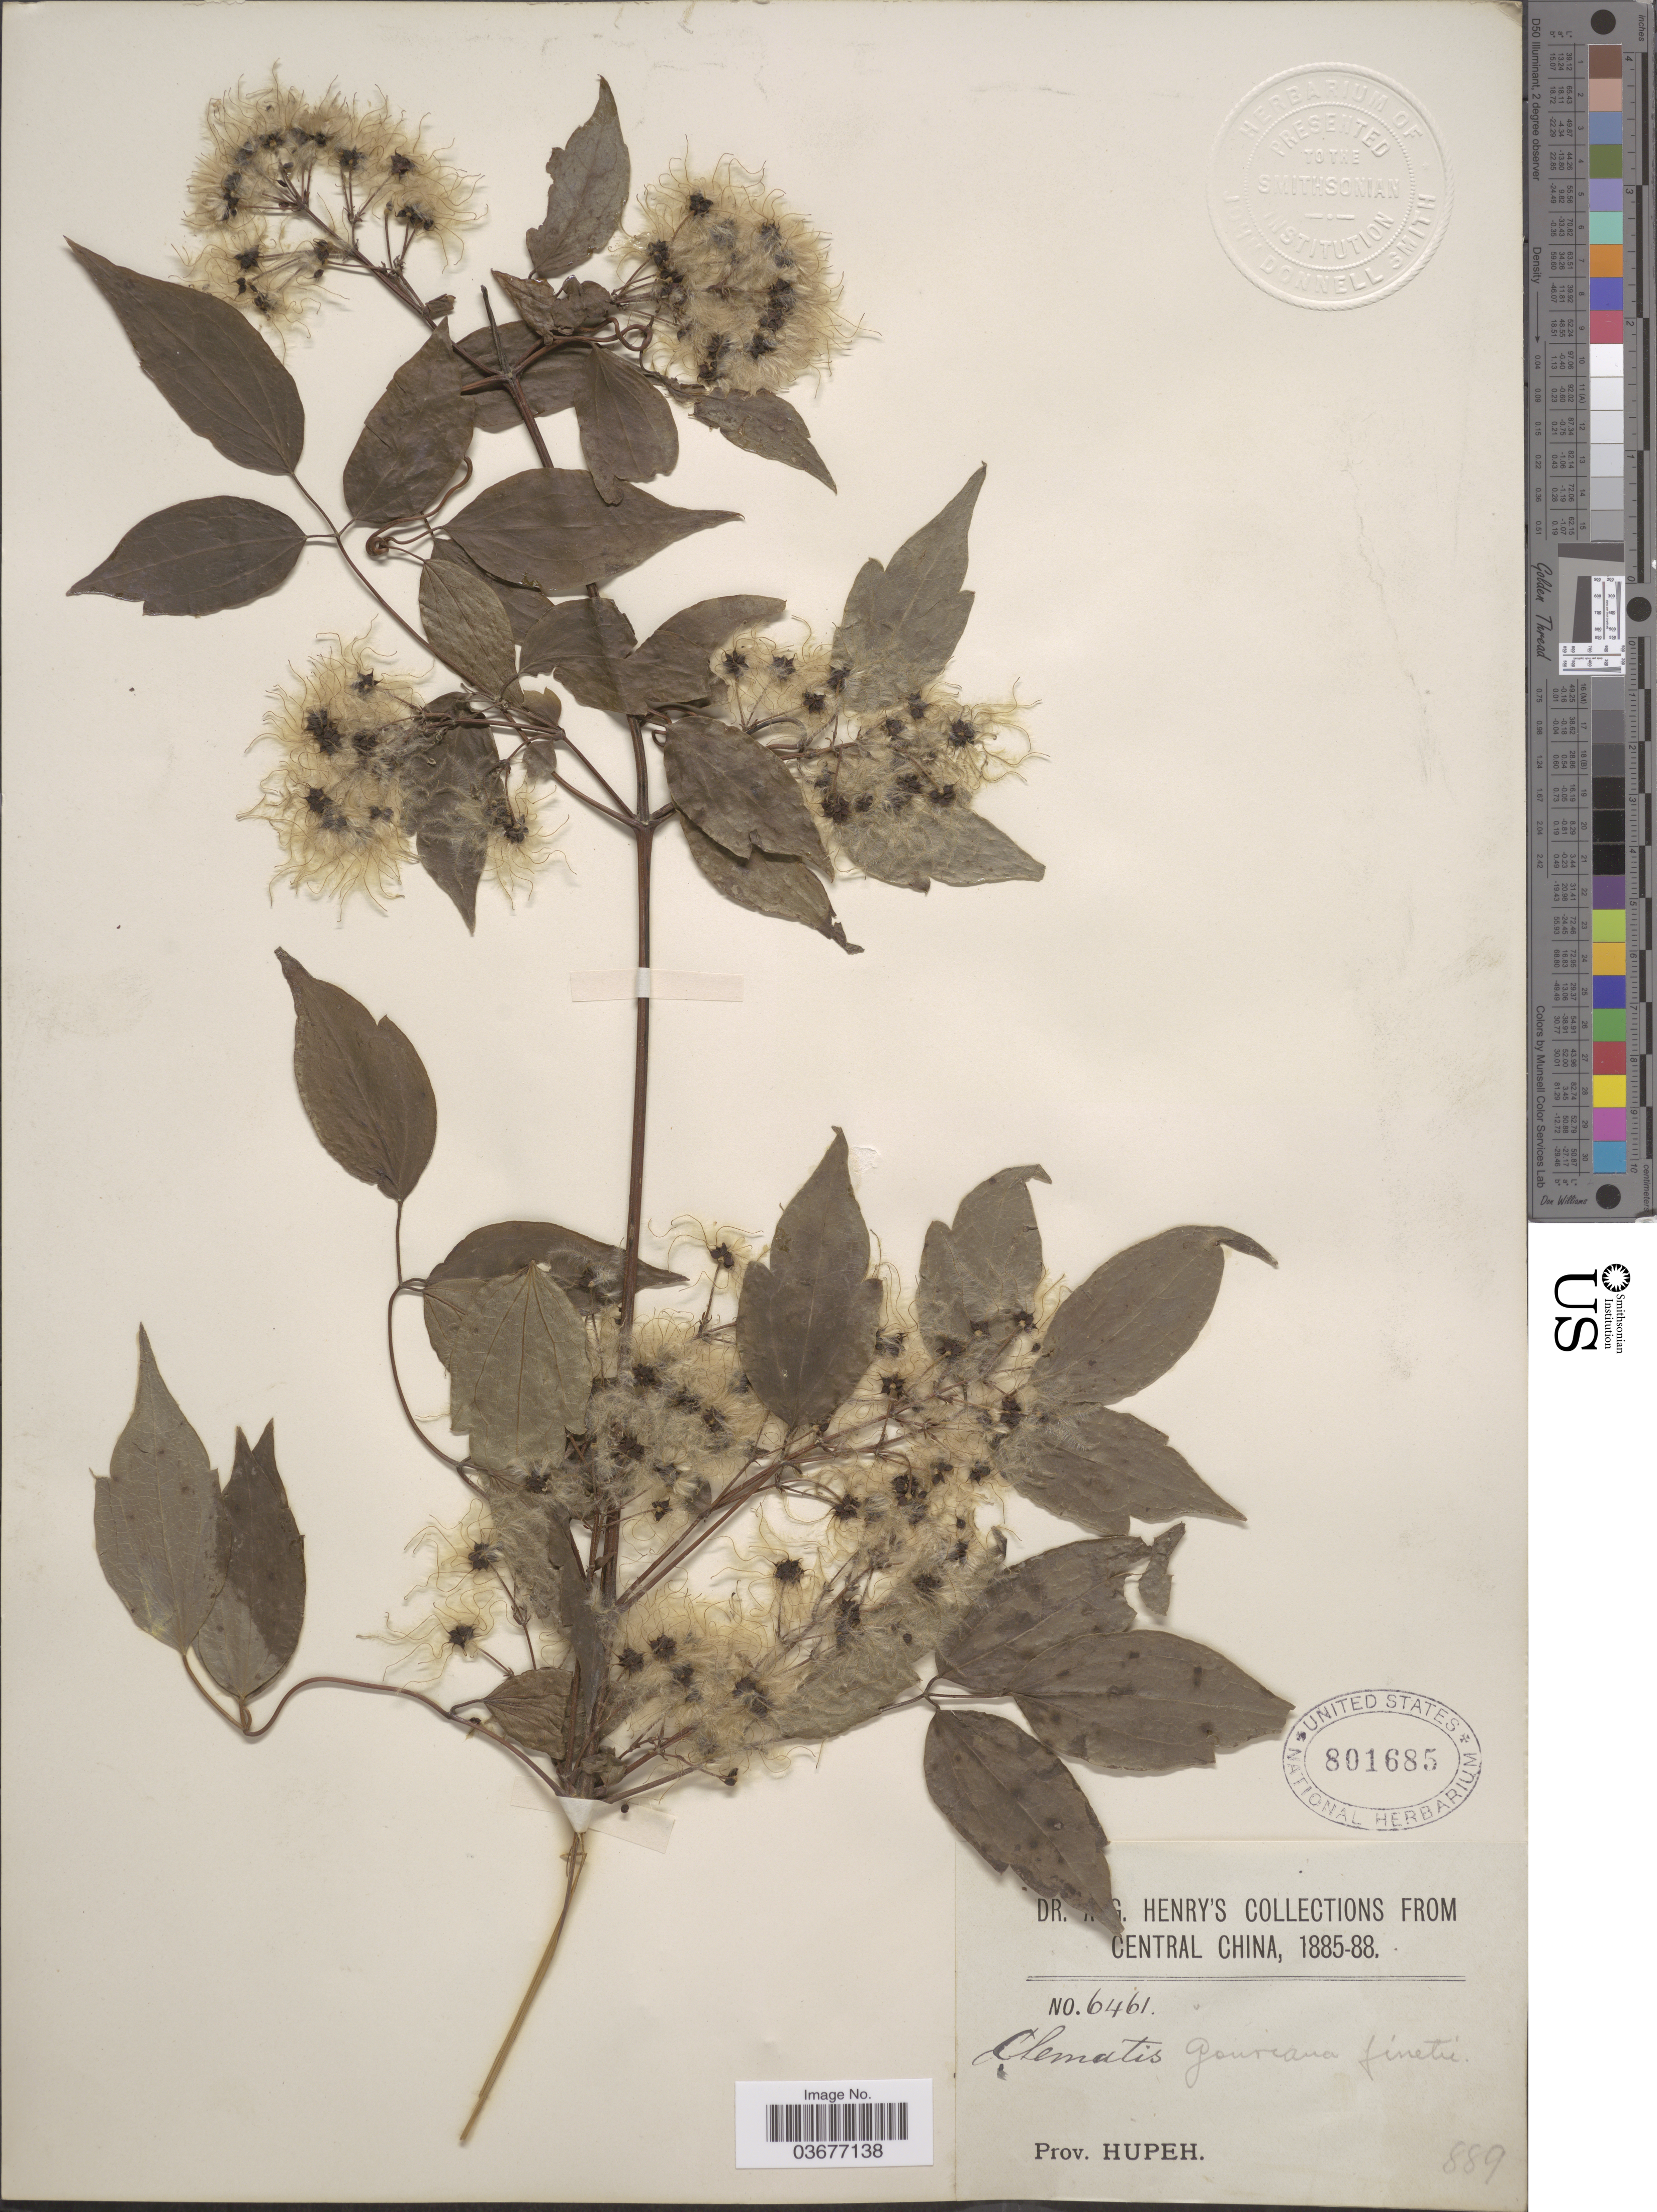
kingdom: Plantae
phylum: Tracheophyta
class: Magnoliopsida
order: Ranunculales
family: Ranunculaceae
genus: Clematis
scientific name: Clematis gouriana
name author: Roxb. ex DC.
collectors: A. Henry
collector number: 6461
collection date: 1885/1888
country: China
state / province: Hubei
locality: Central China. Prov. Hupeh.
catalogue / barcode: US 801685